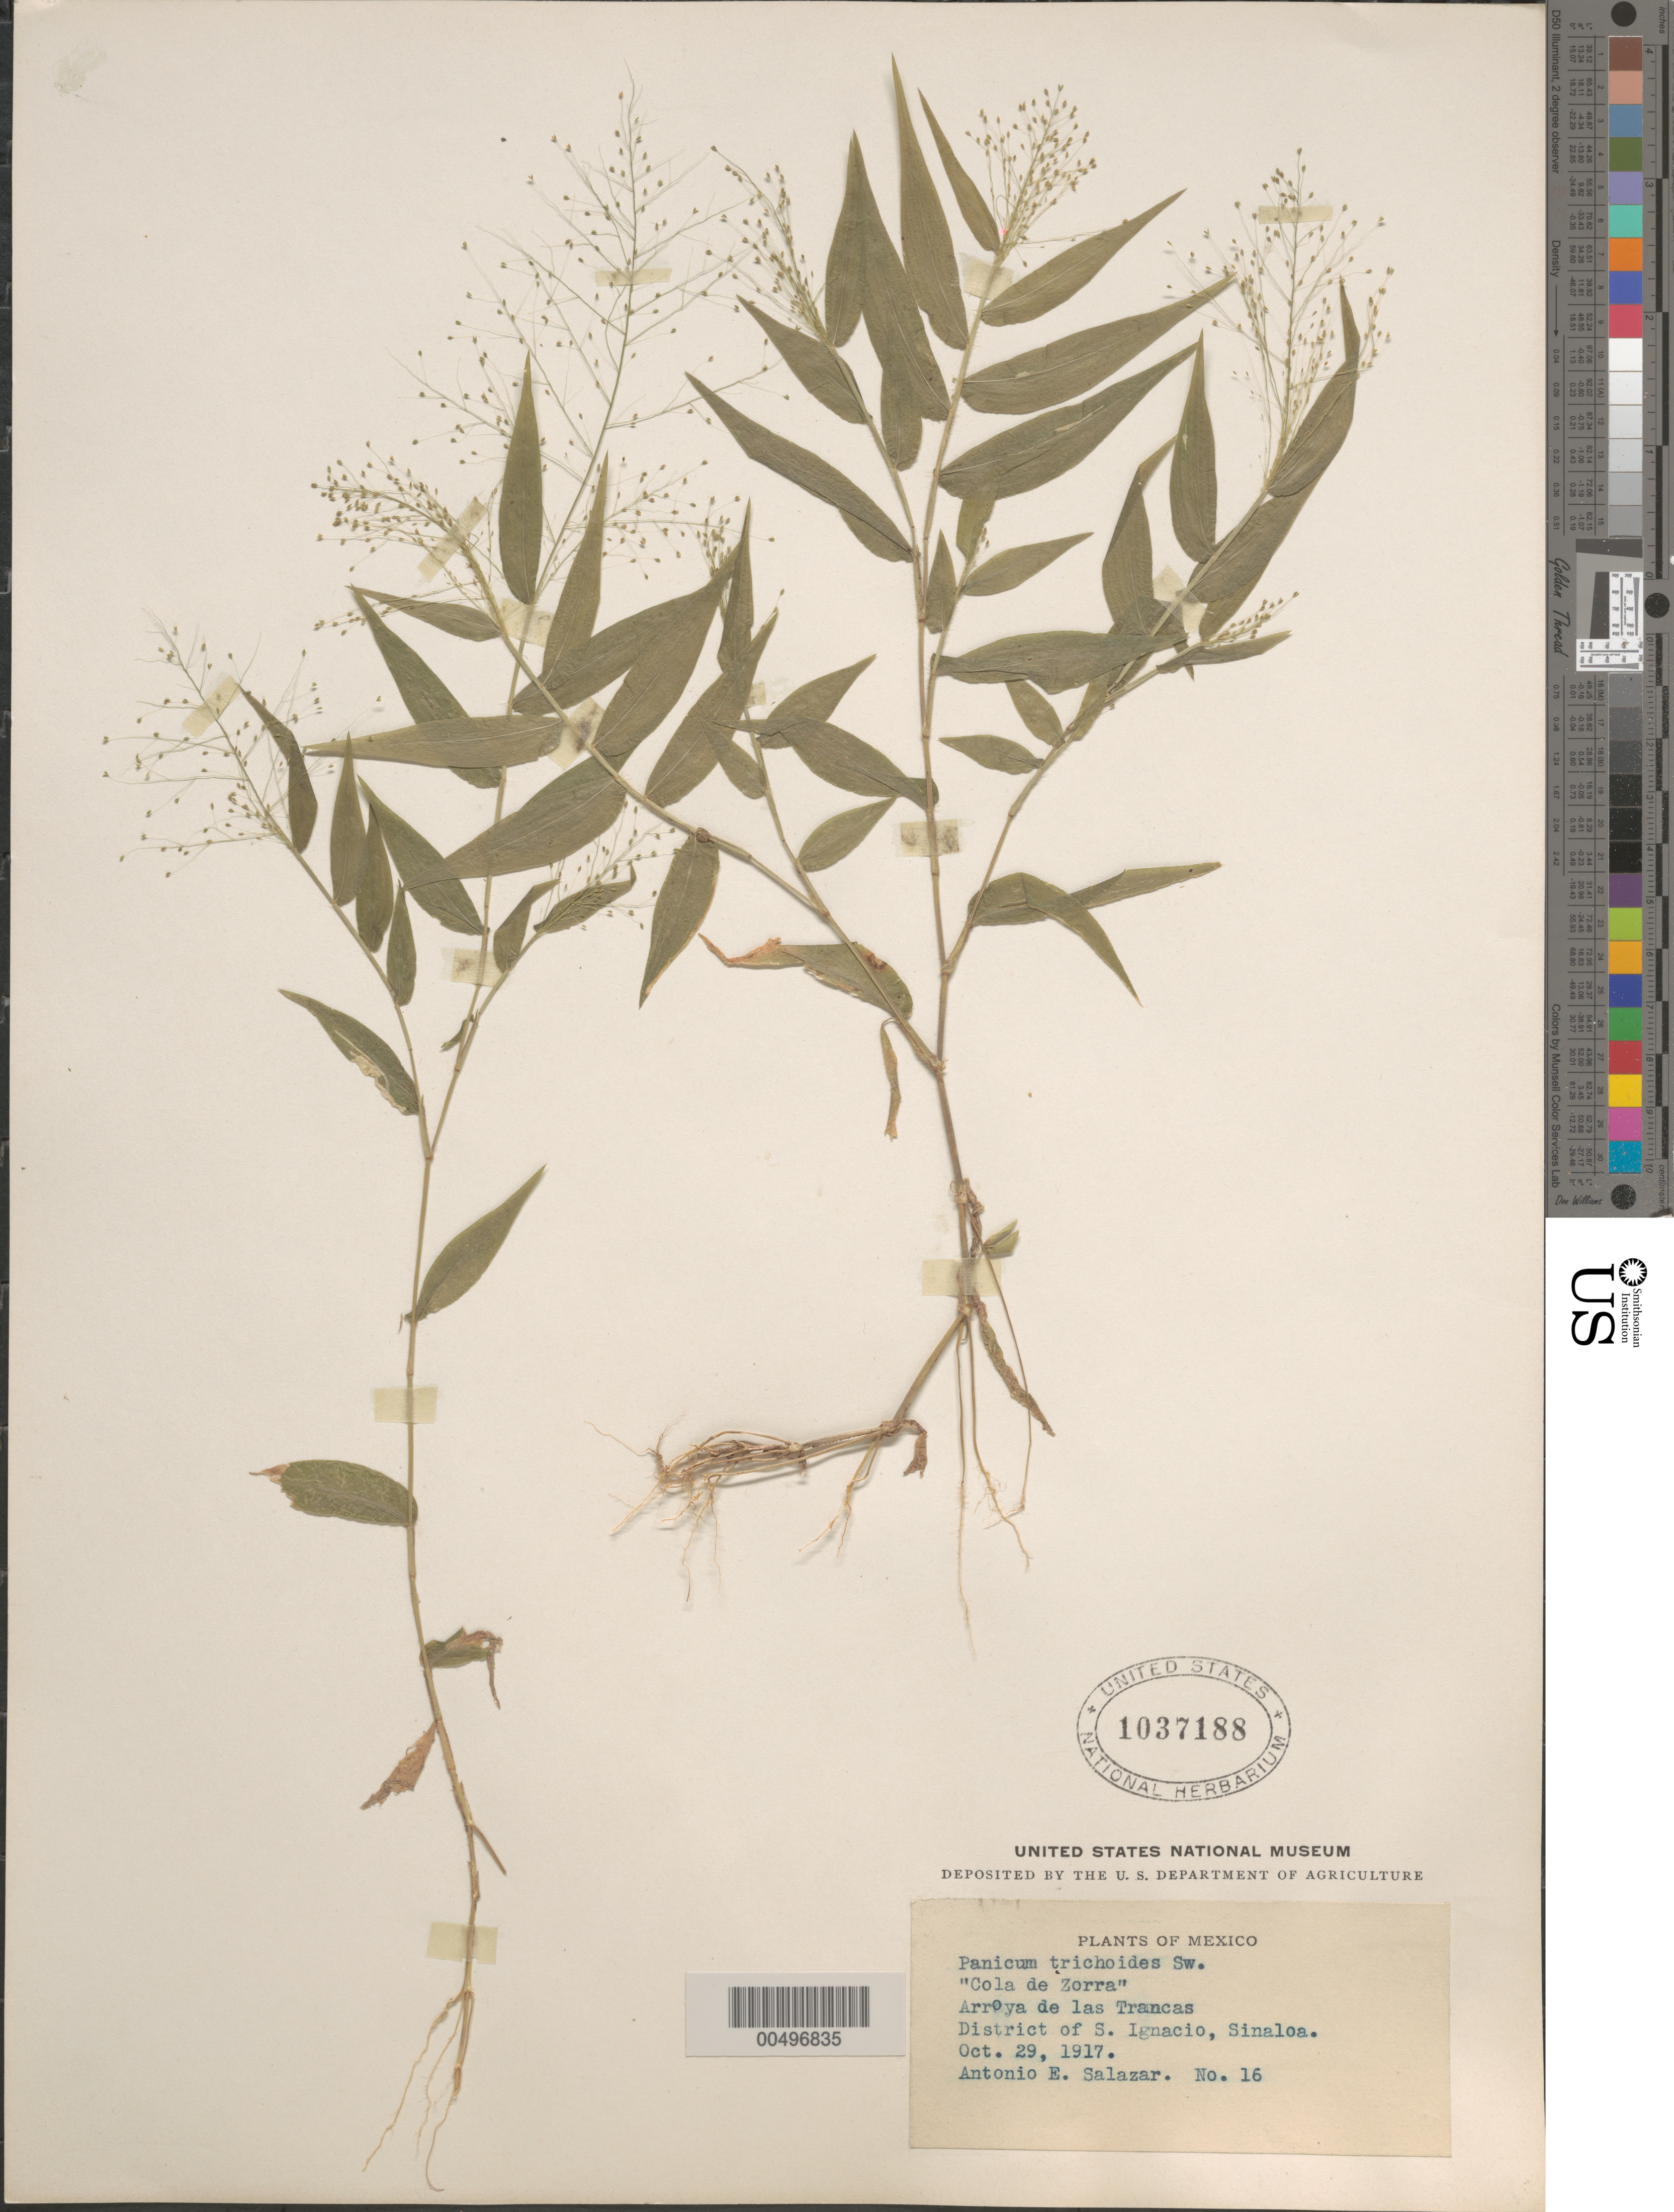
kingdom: Plantae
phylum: Tracheophyta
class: Liliopsida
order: Poales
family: Poaceae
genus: Panicum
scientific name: Panicum trichoides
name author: Sw.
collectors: A. E. Salazar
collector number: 16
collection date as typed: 29 Oct 1917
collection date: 1917-10-29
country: Mexico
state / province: Sinaloa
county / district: San Ignacio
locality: Arroya de las Trancas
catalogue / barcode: US 1037188